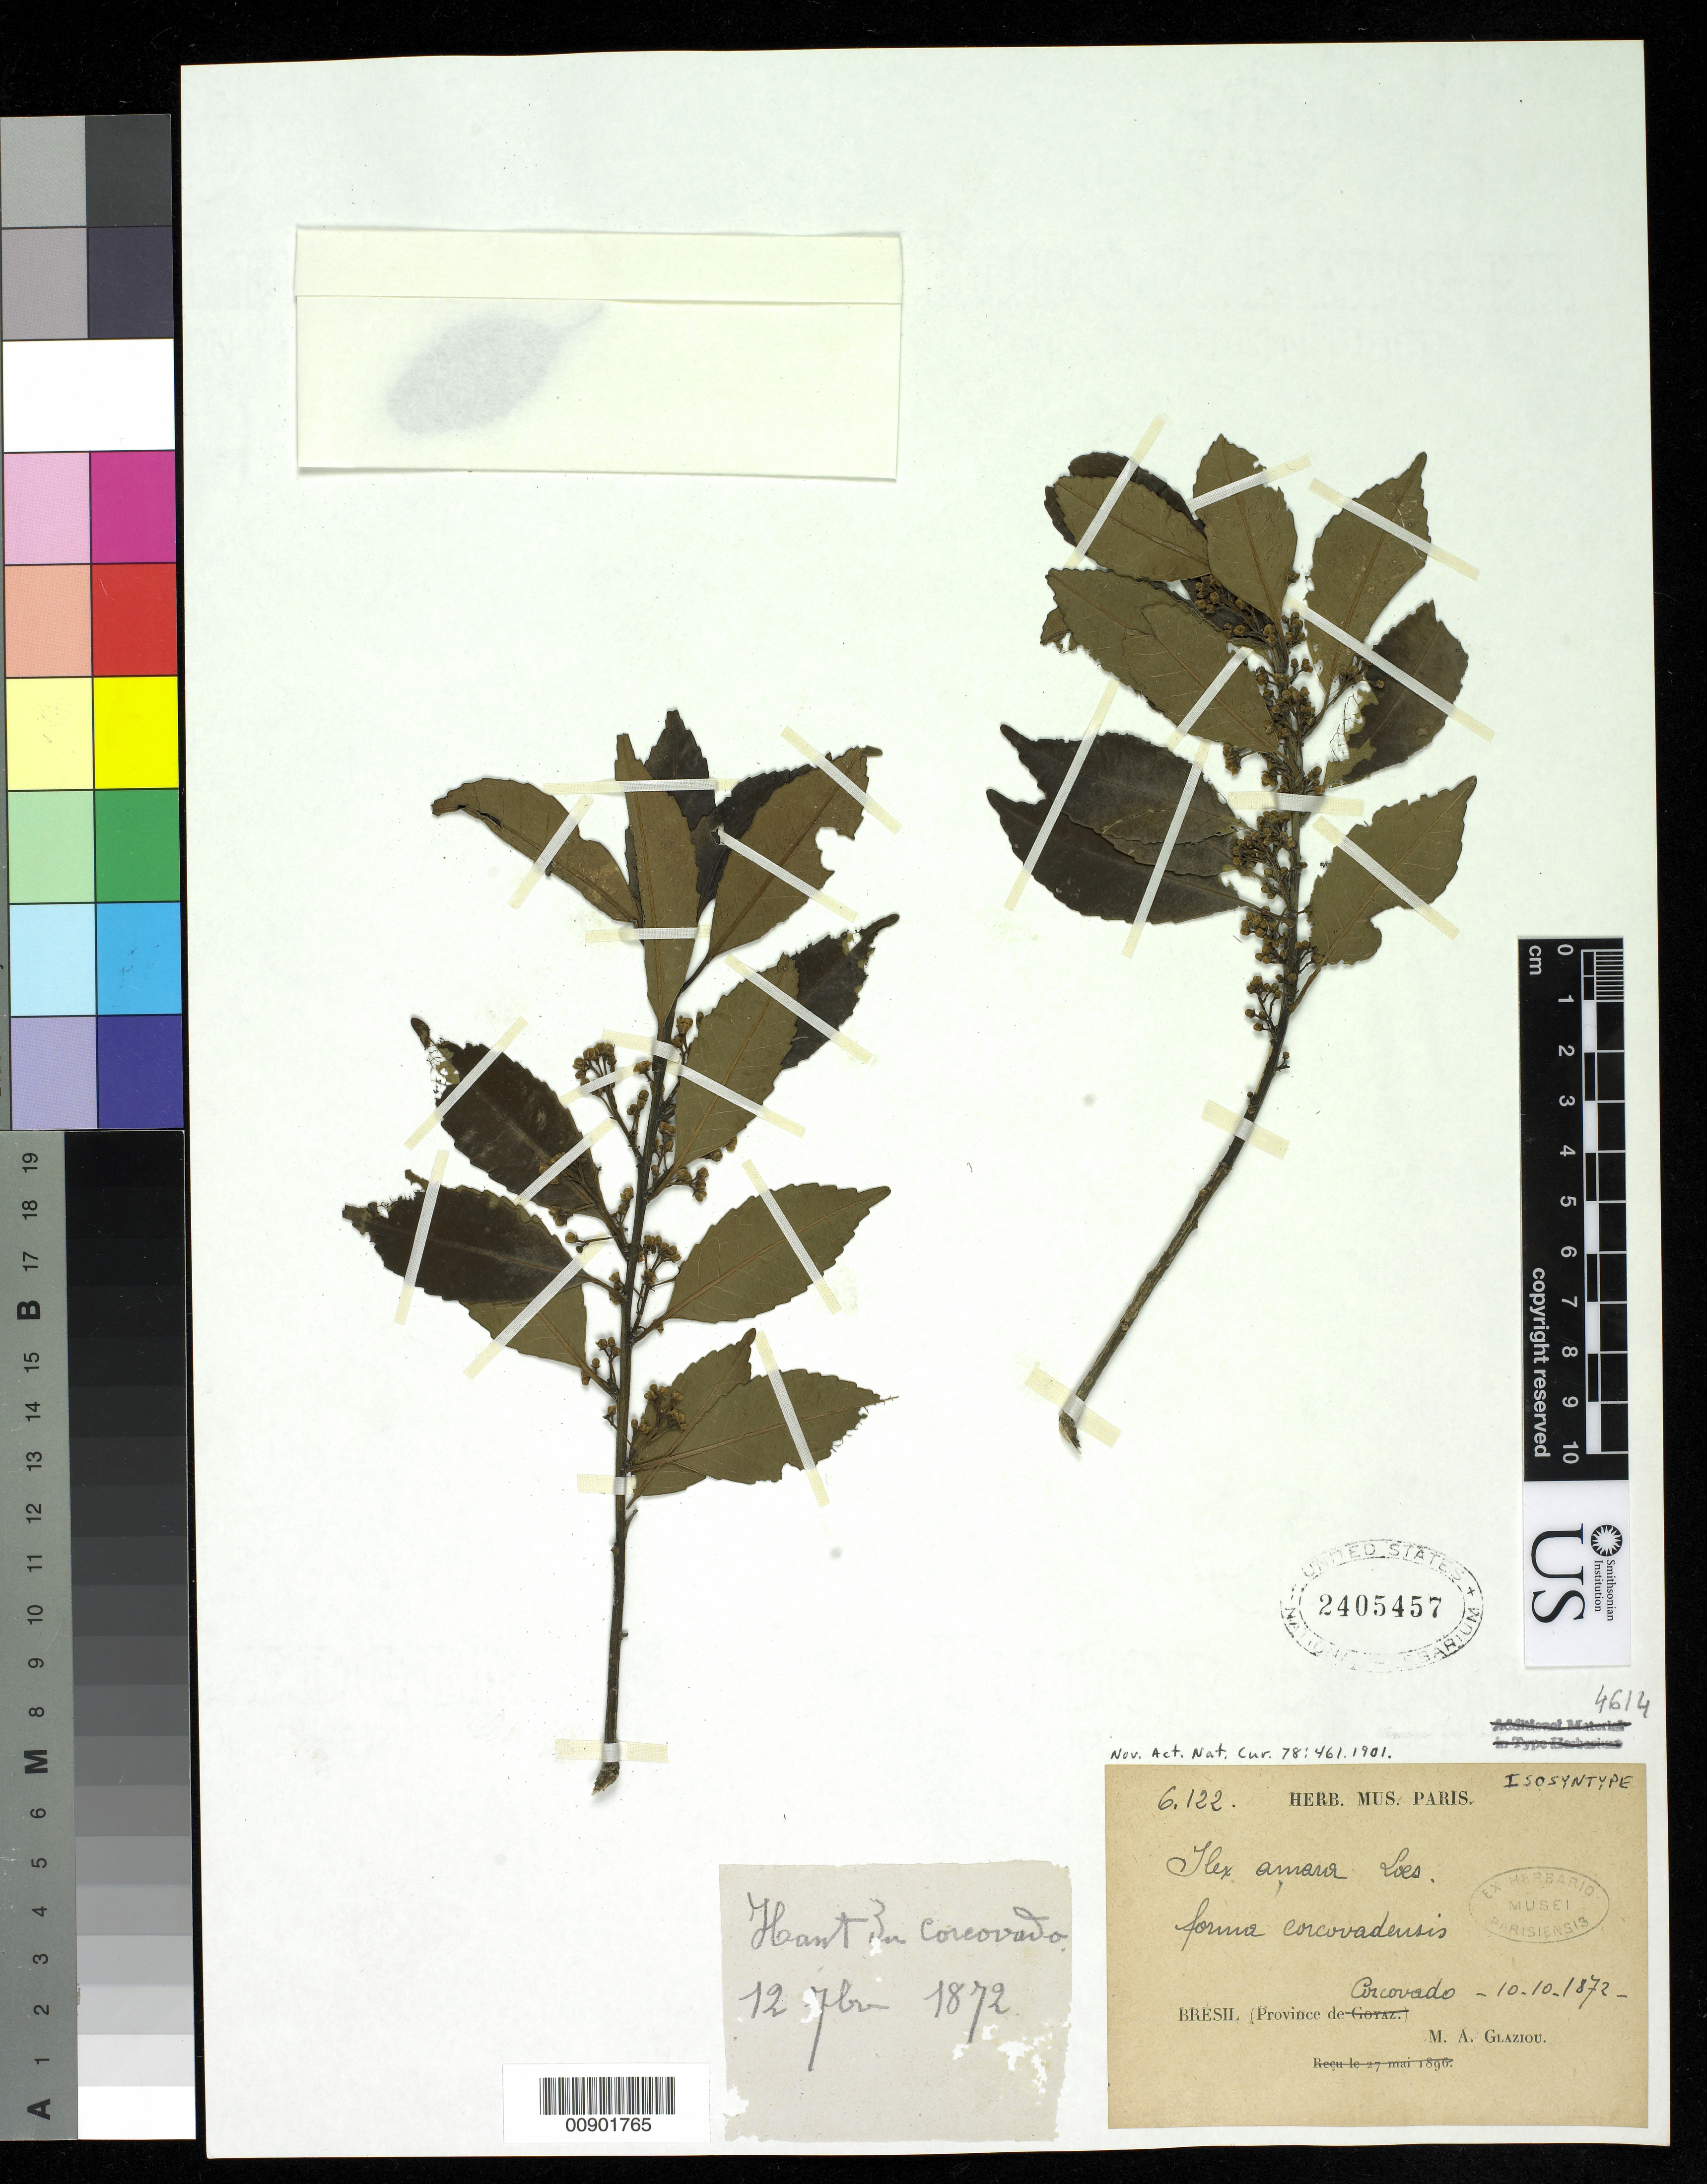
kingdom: Plantae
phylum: Tracheophyta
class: Magnoliopsida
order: Aquifoliales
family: Aquifoliaceae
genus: Ilex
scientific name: Ilex amara f. corcovadensis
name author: Loes.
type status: Isosyntype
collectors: A. F. M. Glaziou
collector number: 6122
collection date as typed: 10 oct 1872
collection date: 1872-10-10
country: Brazil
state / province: Rio de Janeiro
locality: Brésil (Province de Corcovado).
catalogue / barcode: US 2405457